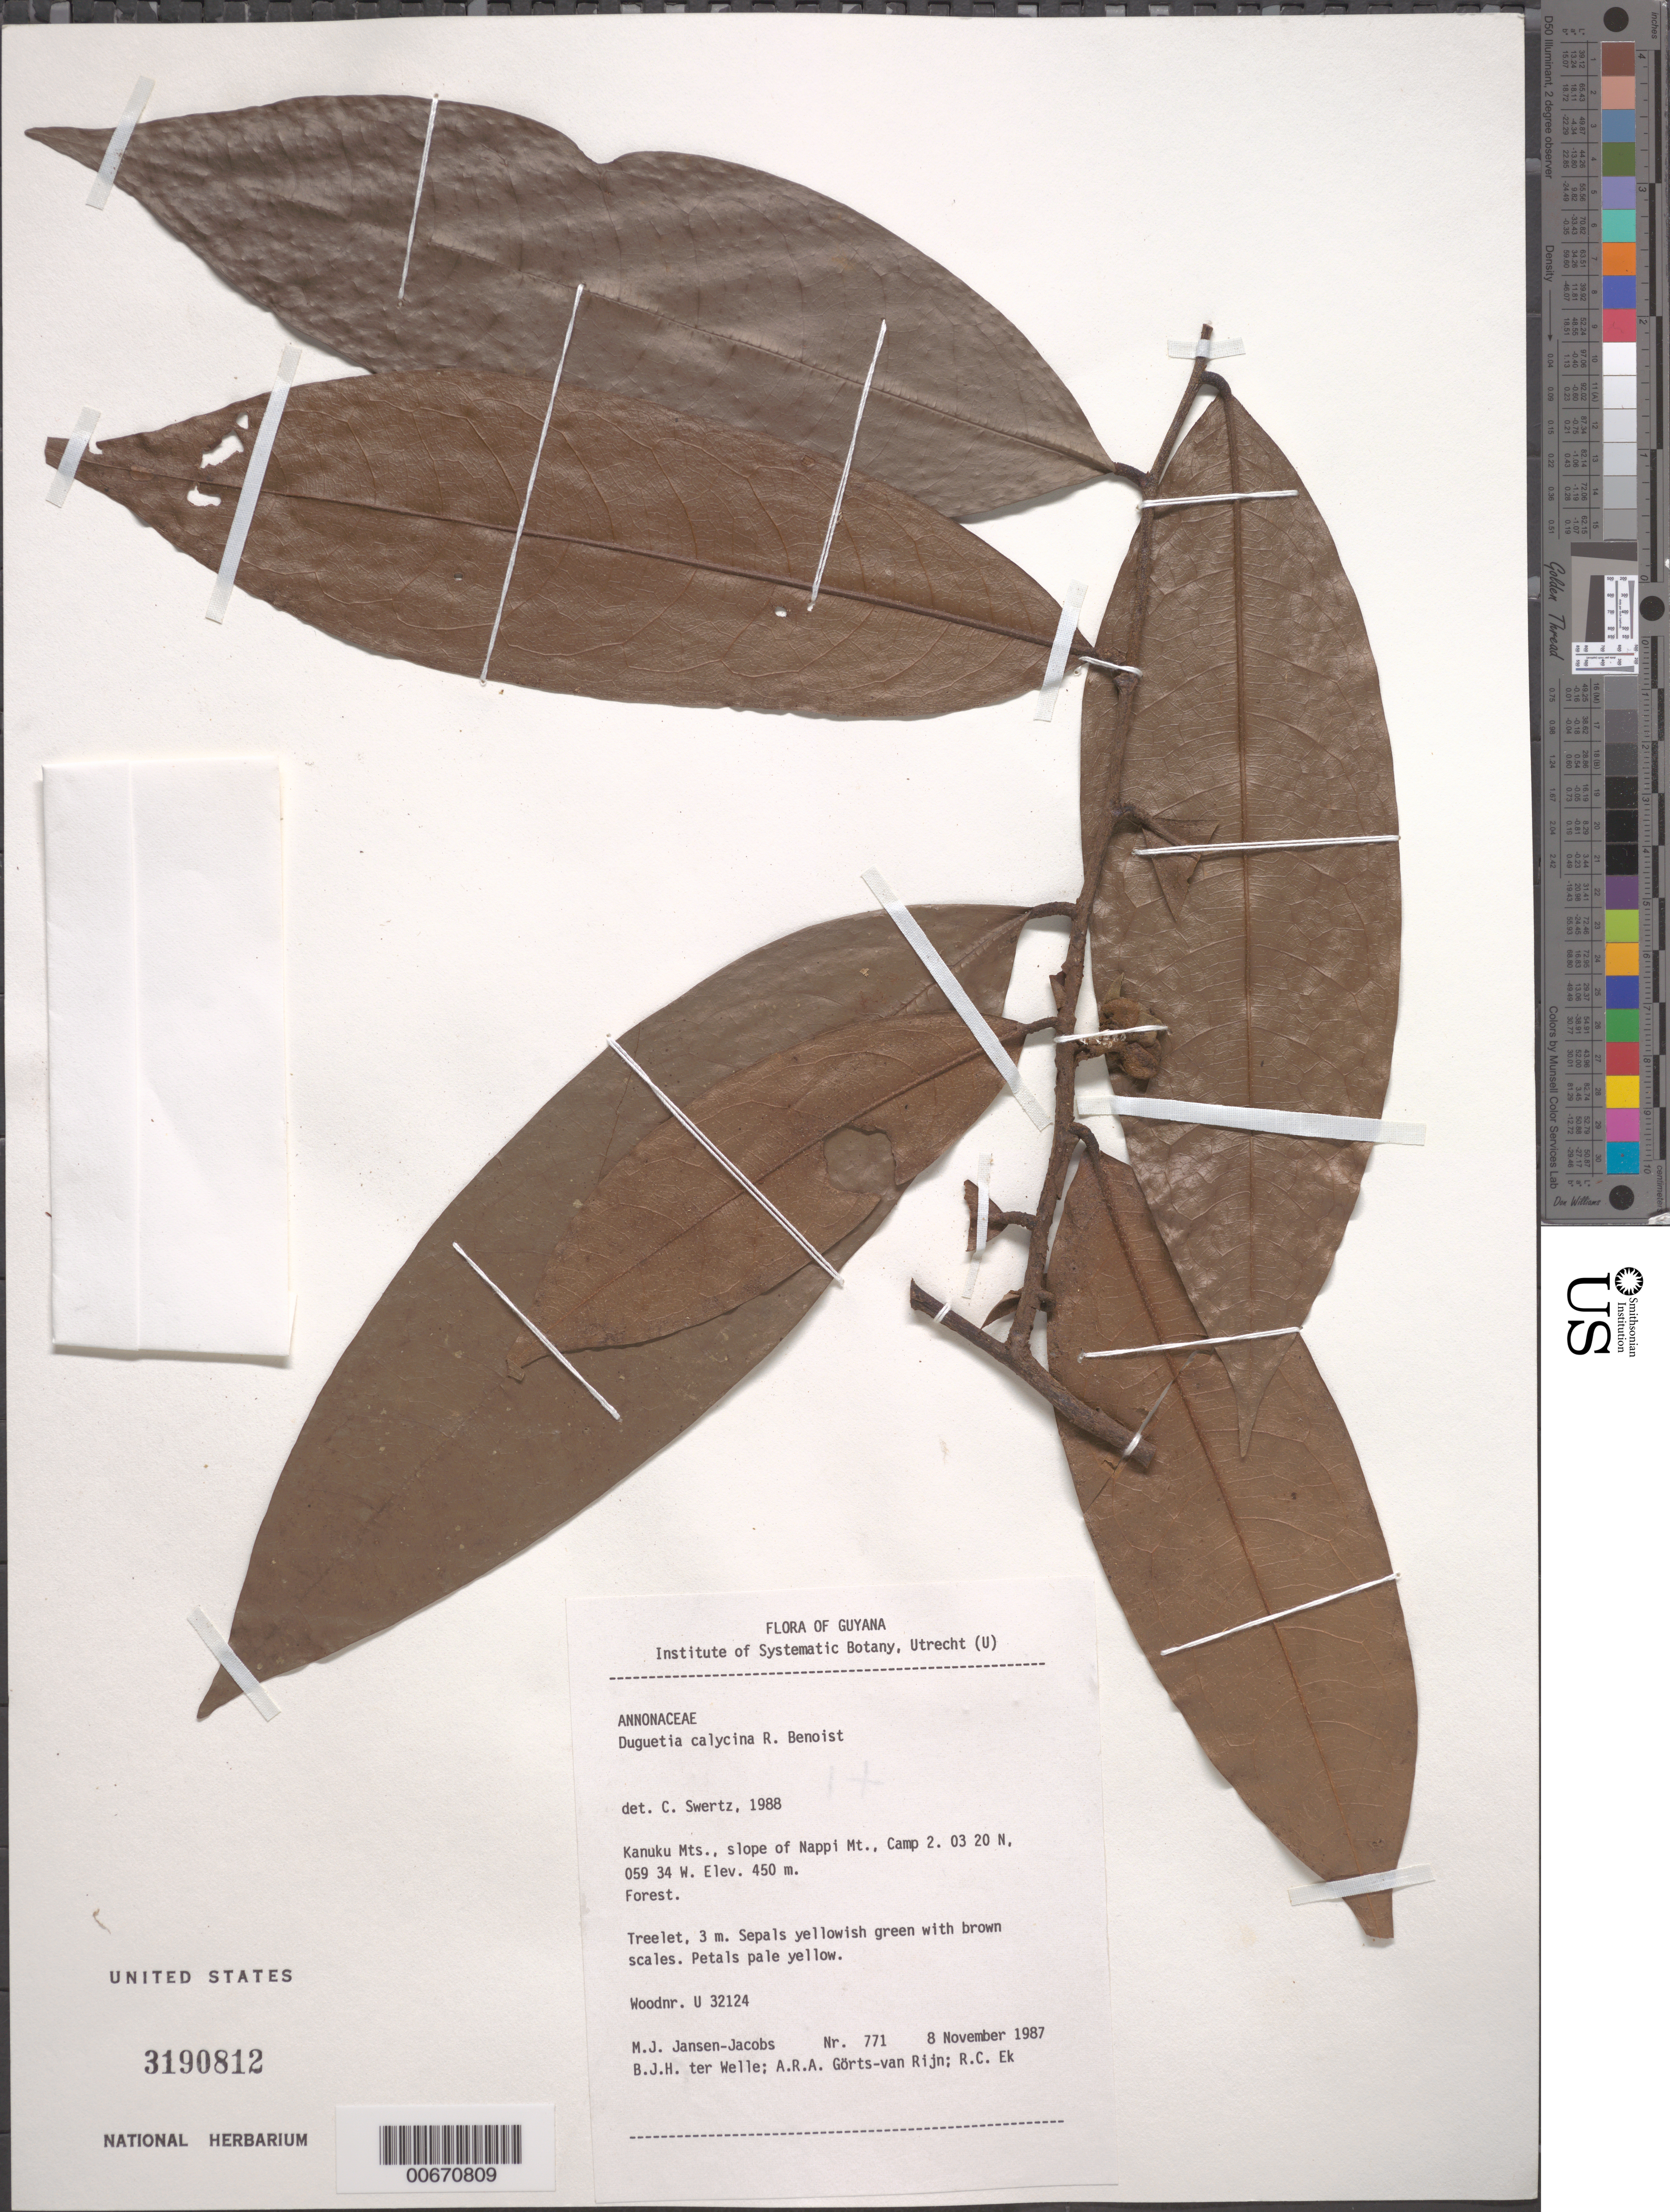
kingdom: Plantae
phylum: Tracheophyta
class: Magnoliopsida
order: Magnoliales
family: Annonaceae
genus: Duguetia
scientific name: Duguetia calycina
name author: Benoist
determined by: Swertz, C.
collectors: M. J. Jansen-Jacobs, B. Welle, A. .R. A. Görts-van Rijn & R. C. Ek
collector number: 771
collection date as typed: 8-Nov-87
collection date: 1987-11-08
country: Guyana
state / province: U. Takutu-U. Essequibo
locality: Kanuku Mts., slope of Nappi Mt., camp 2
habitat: Forest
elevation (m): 450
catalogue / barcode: US 3190812